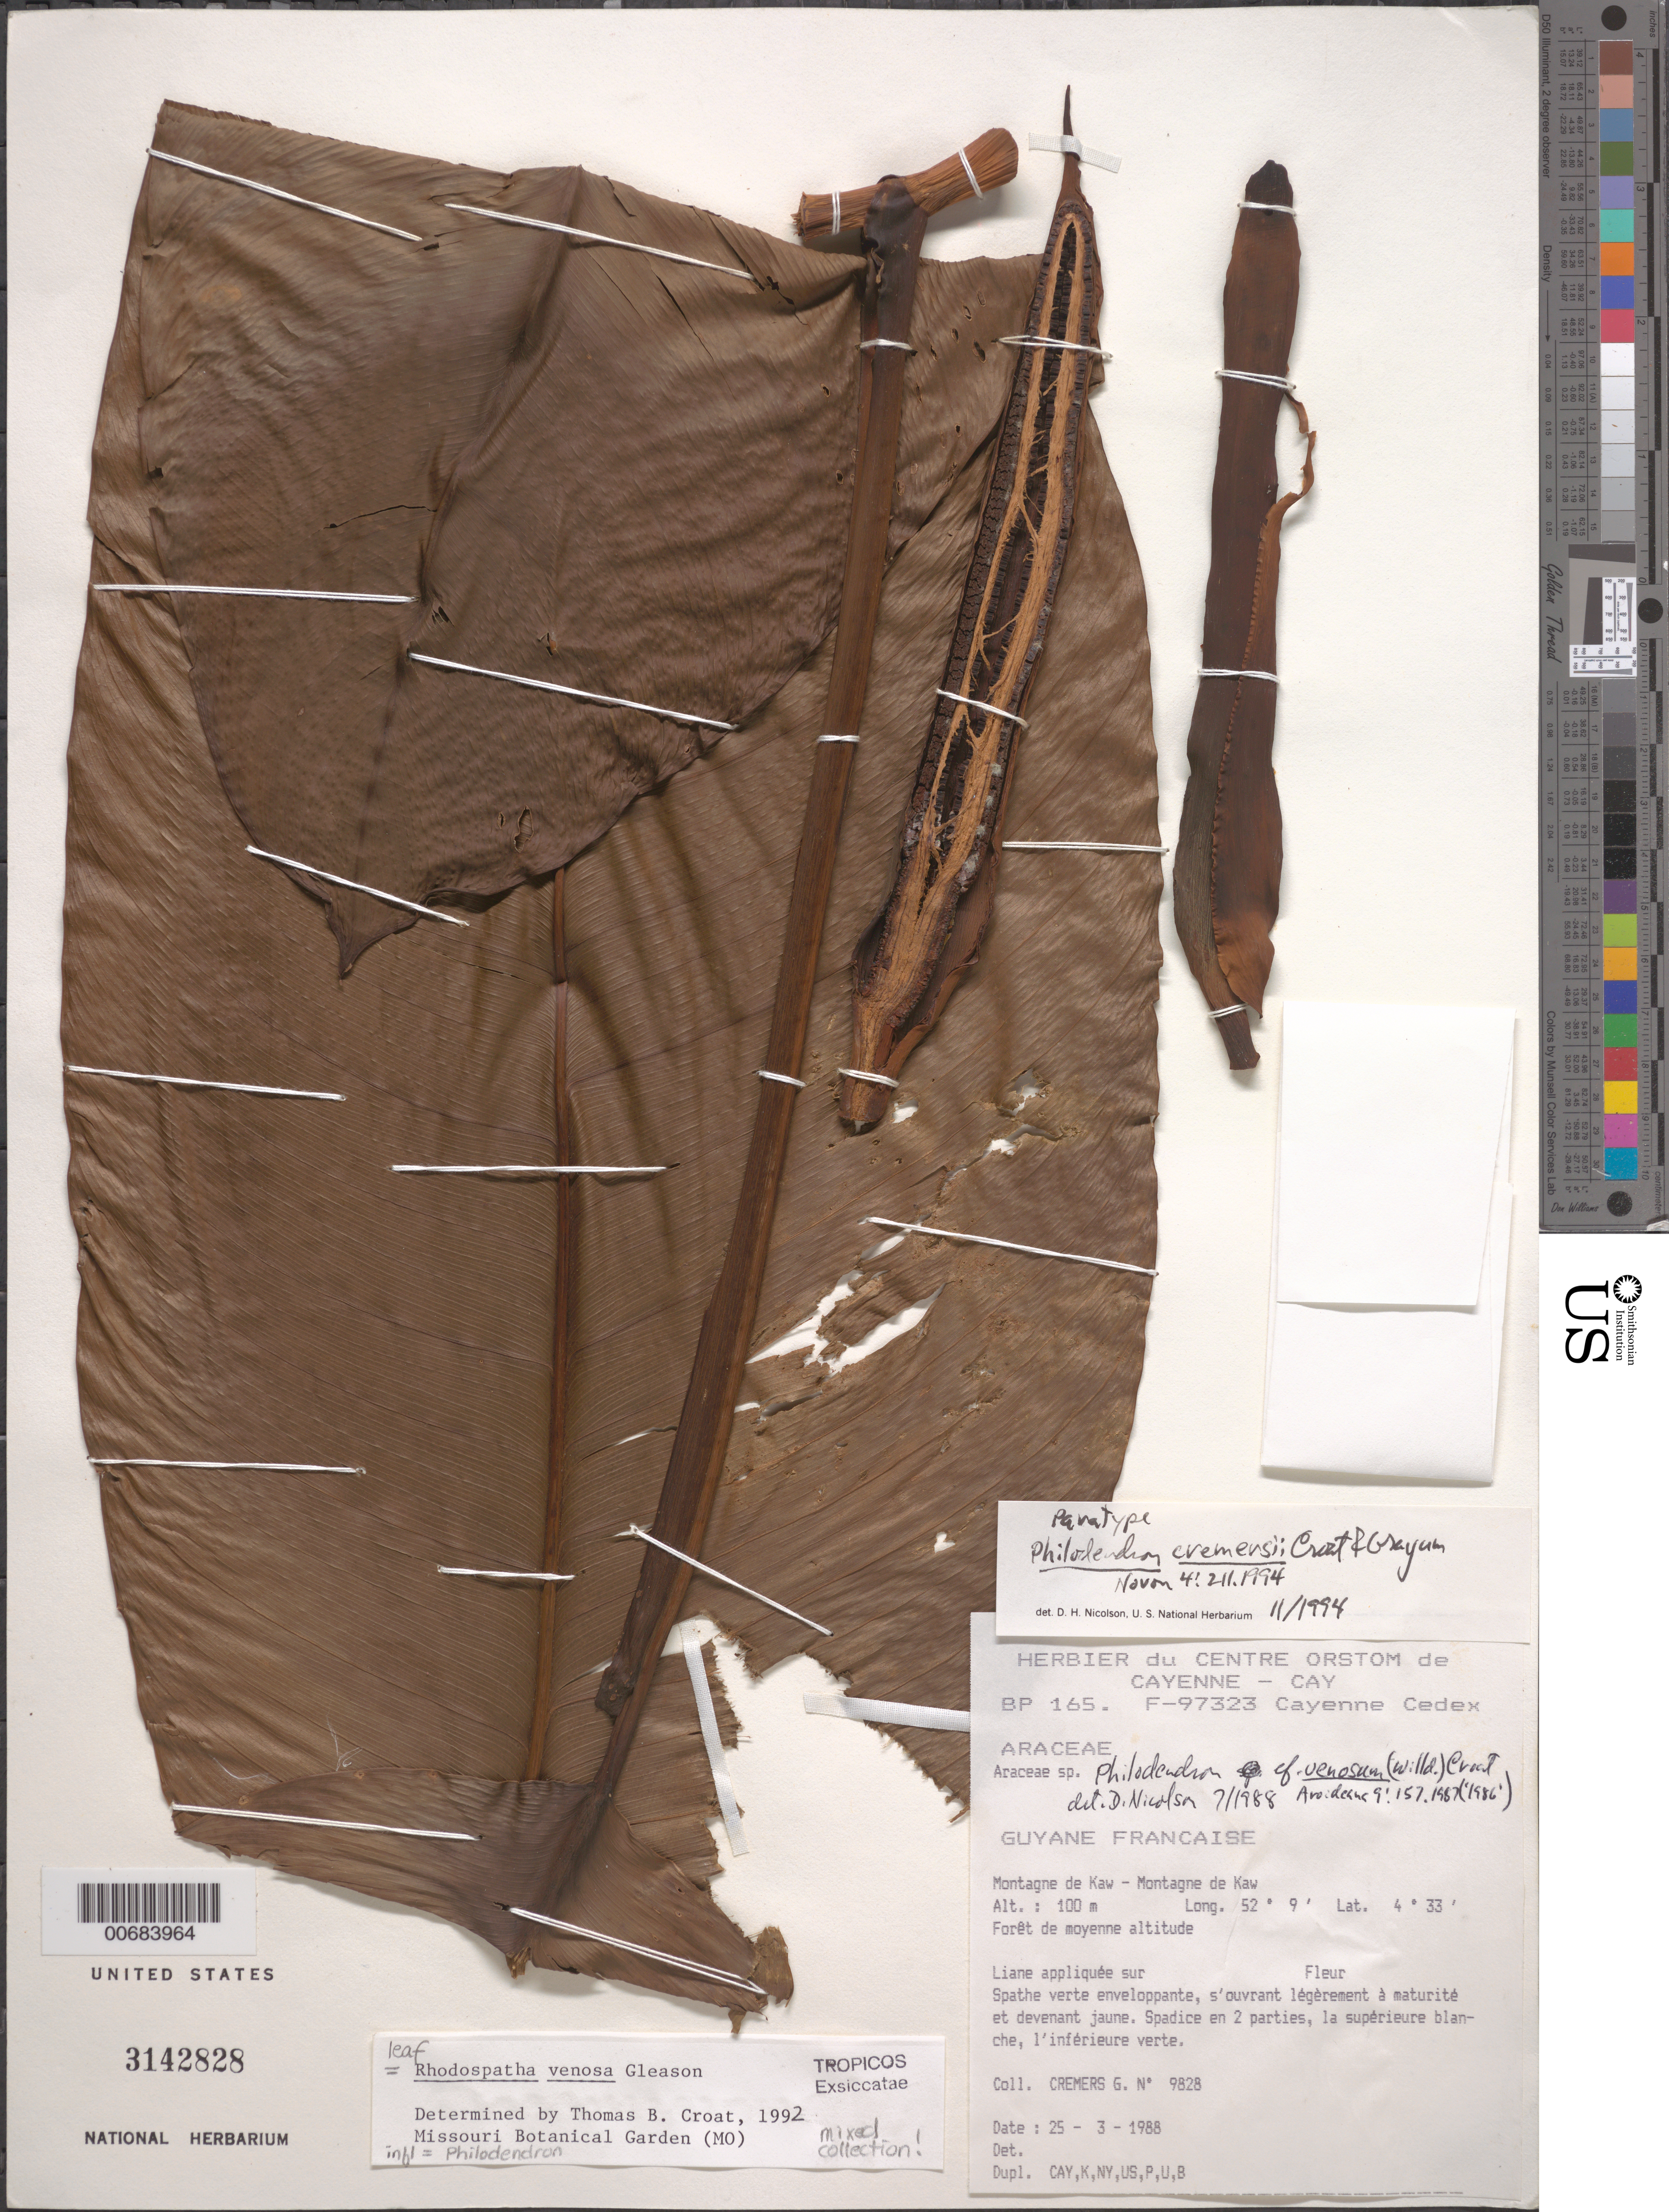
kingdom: Plantae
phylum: Tracheophyta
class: Liliopsida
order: Alismatales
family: Araceae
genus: Philodendron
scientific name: Philodendron cremersii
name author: Croat & Grayum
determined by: Nicolson, Dan H.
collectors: G. Cremers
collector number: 9828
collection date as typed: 25-Mar-88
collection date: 1988-03-25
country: French Guiana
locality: Montagne de Kaw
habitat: Middle altitude forest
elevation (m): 100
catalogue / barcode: US 3142828